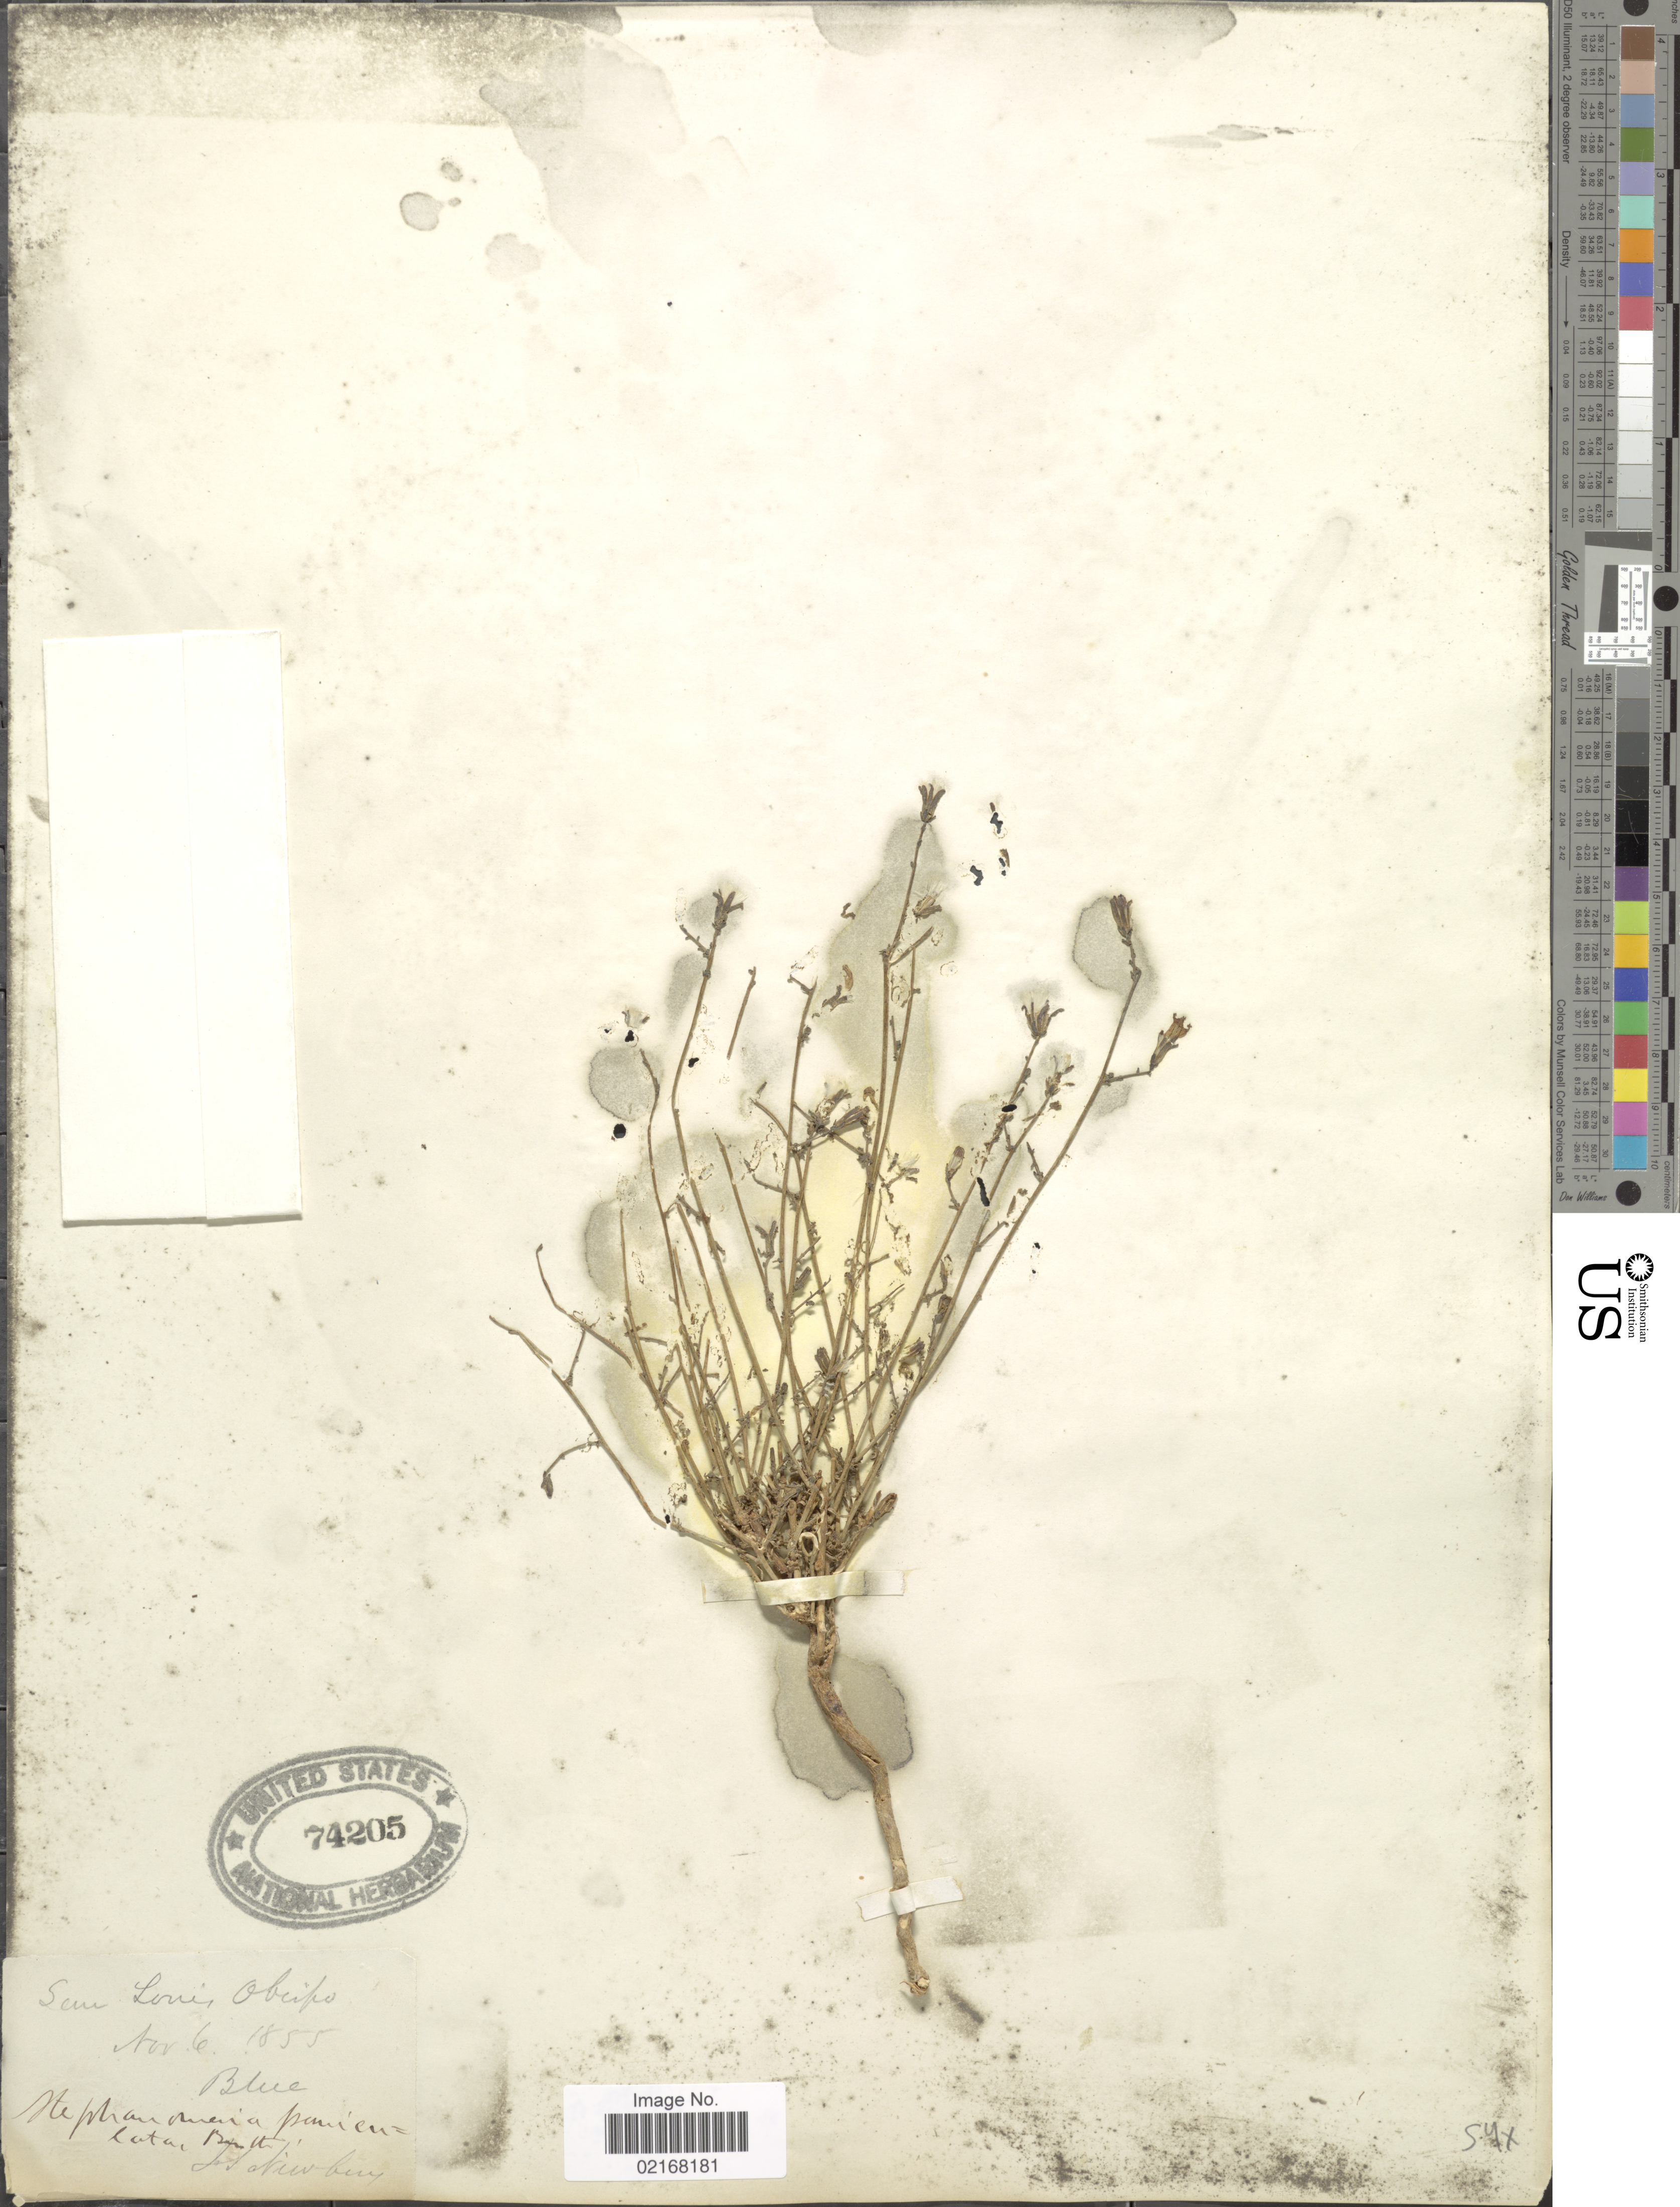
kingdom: Plantae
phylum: Tracheophyta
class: Magnoliopsida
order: Asterales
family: Asteraceae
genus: Stephanomeria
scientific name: Stephanomeria paniculata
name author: Nutt.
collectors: J. S. Newberry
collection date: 1855-11-06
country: United States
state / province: California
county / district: San Luis Obispo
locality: San Luis Obispo, Blue.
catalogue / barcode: US 74205